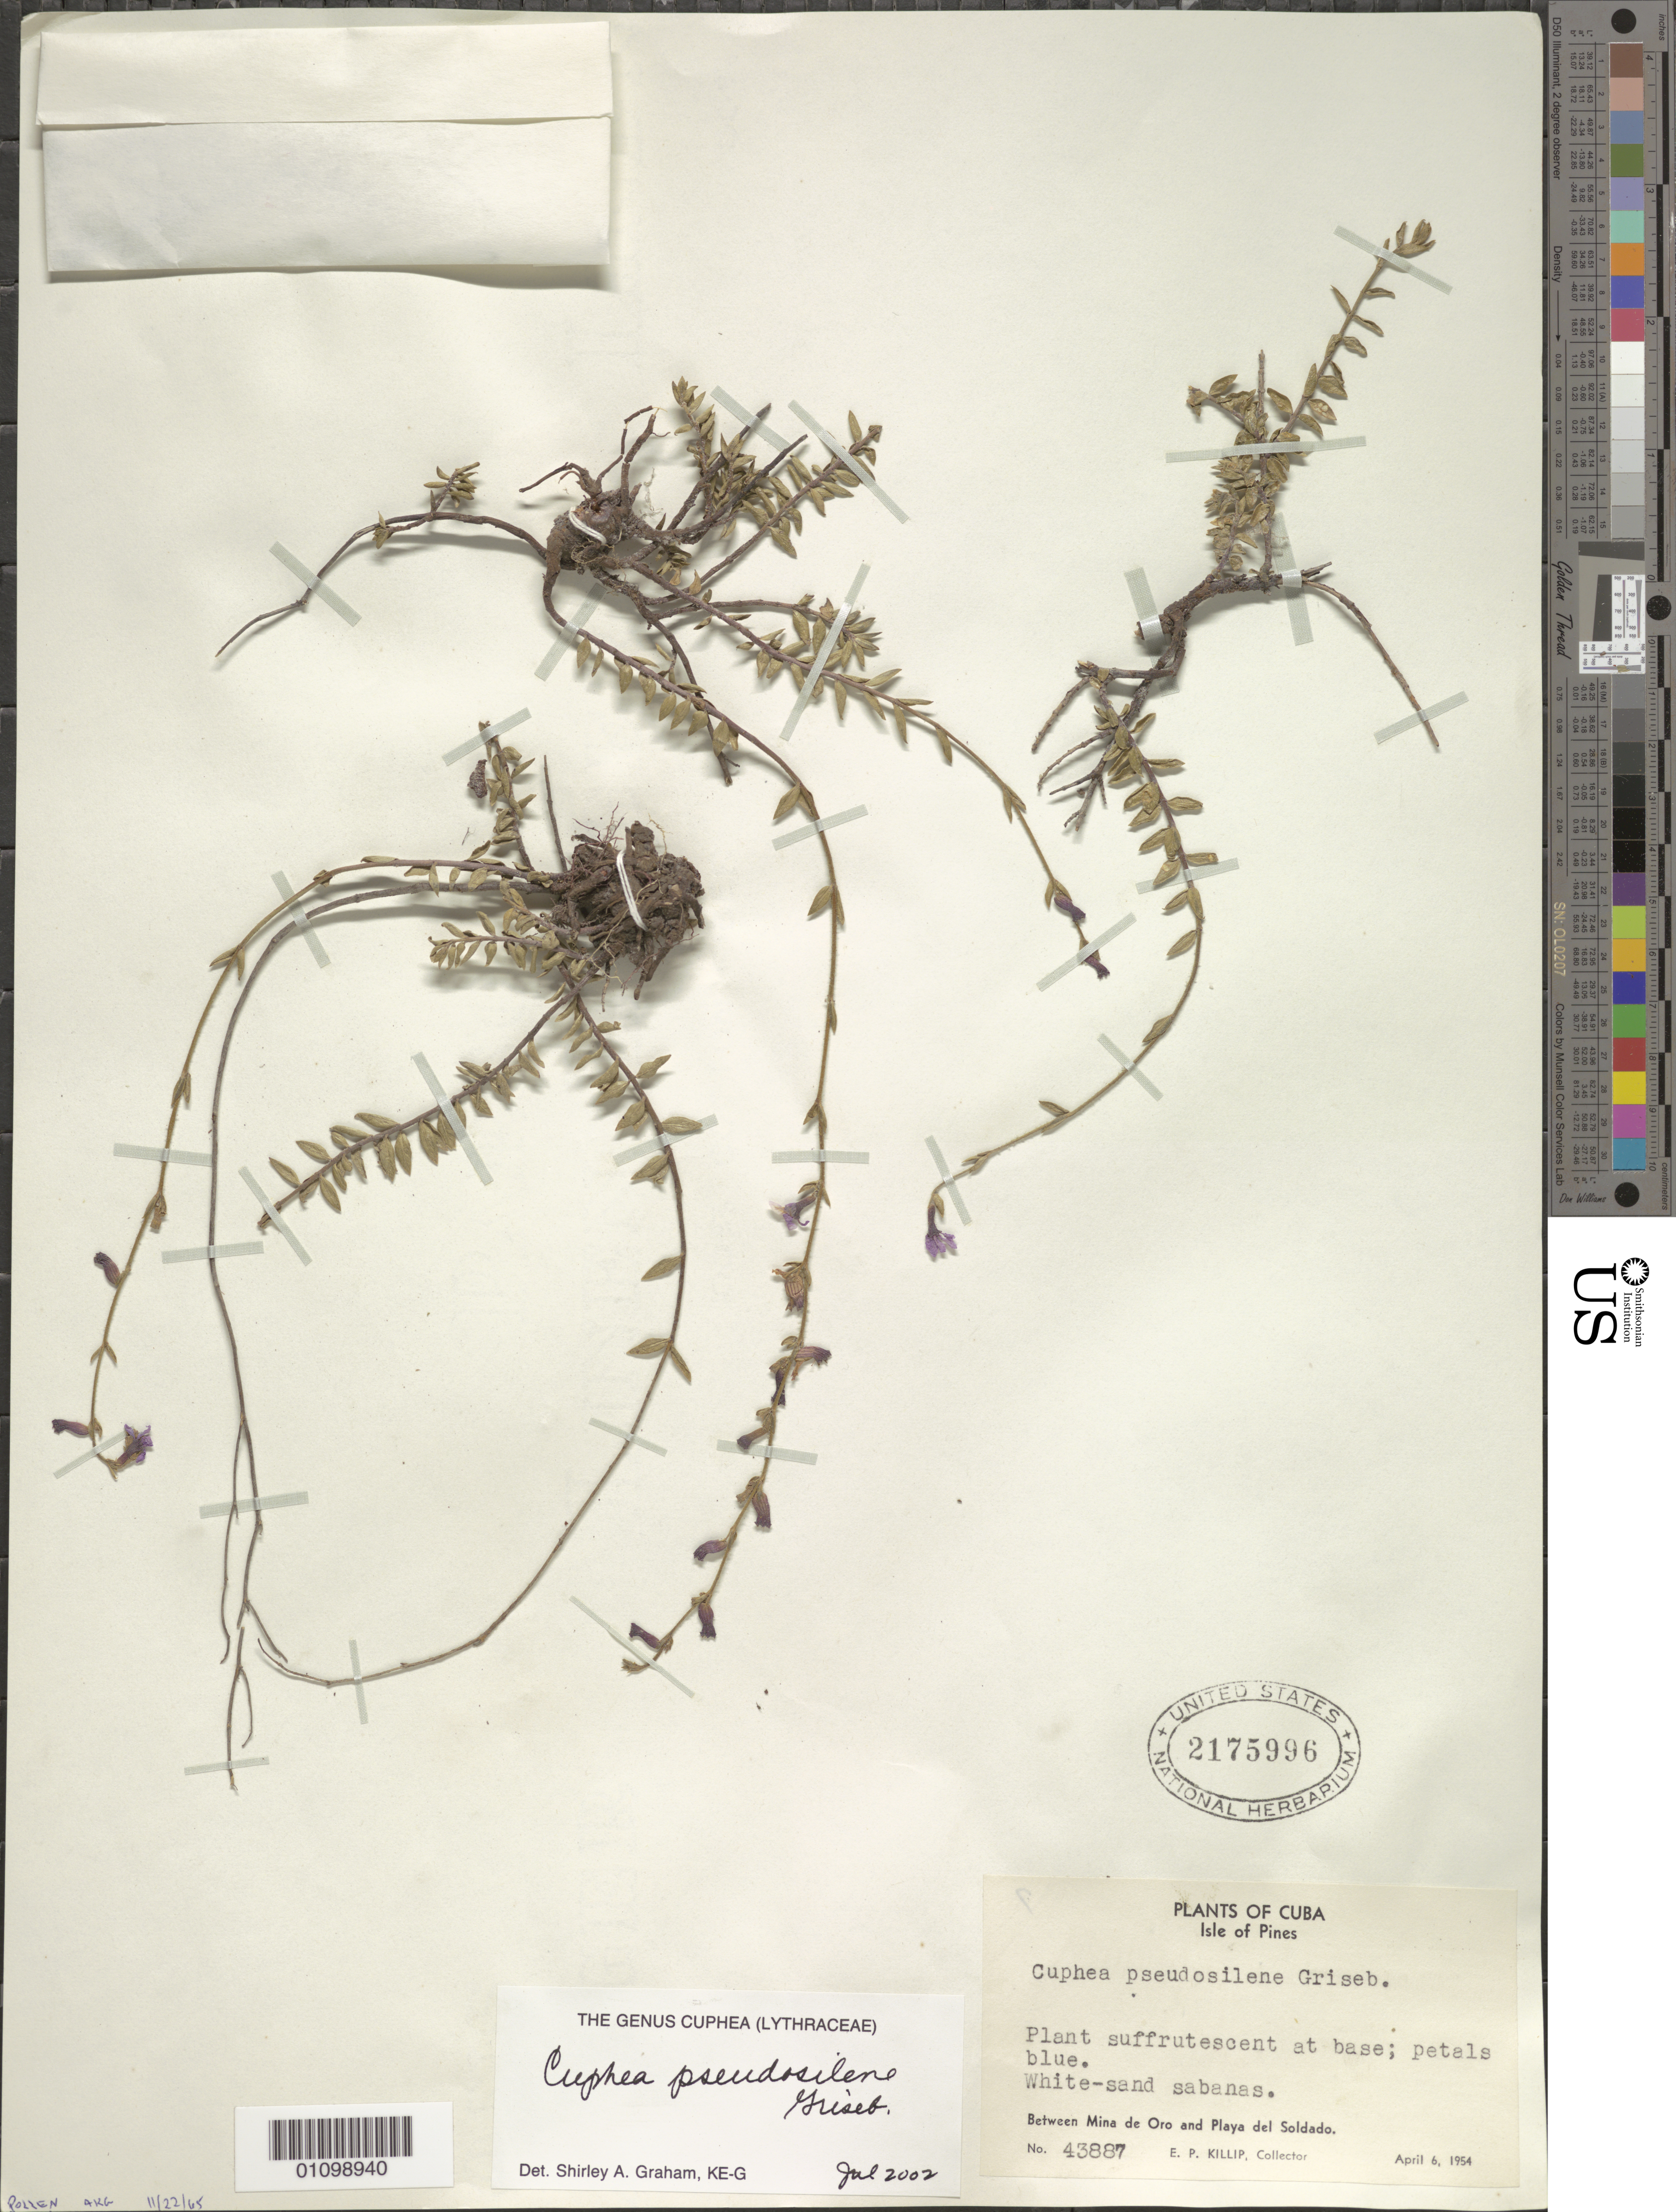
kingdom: Plantae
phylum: Tracheophyta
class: Magnoliopsida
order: Myrtales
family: Lythraceae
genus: Cuphea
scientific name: Cuphea pseudosilene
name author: Griseb.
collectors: E. P. Killip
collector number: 43887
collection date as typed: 06 Apr 1954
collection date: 1954-04-06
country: Cuba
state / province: Isla de La Juventud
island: Isla de la Juventud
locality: White sand sabanas Between Mina de Oro and Playa del Soldado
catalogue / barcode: US 2175996